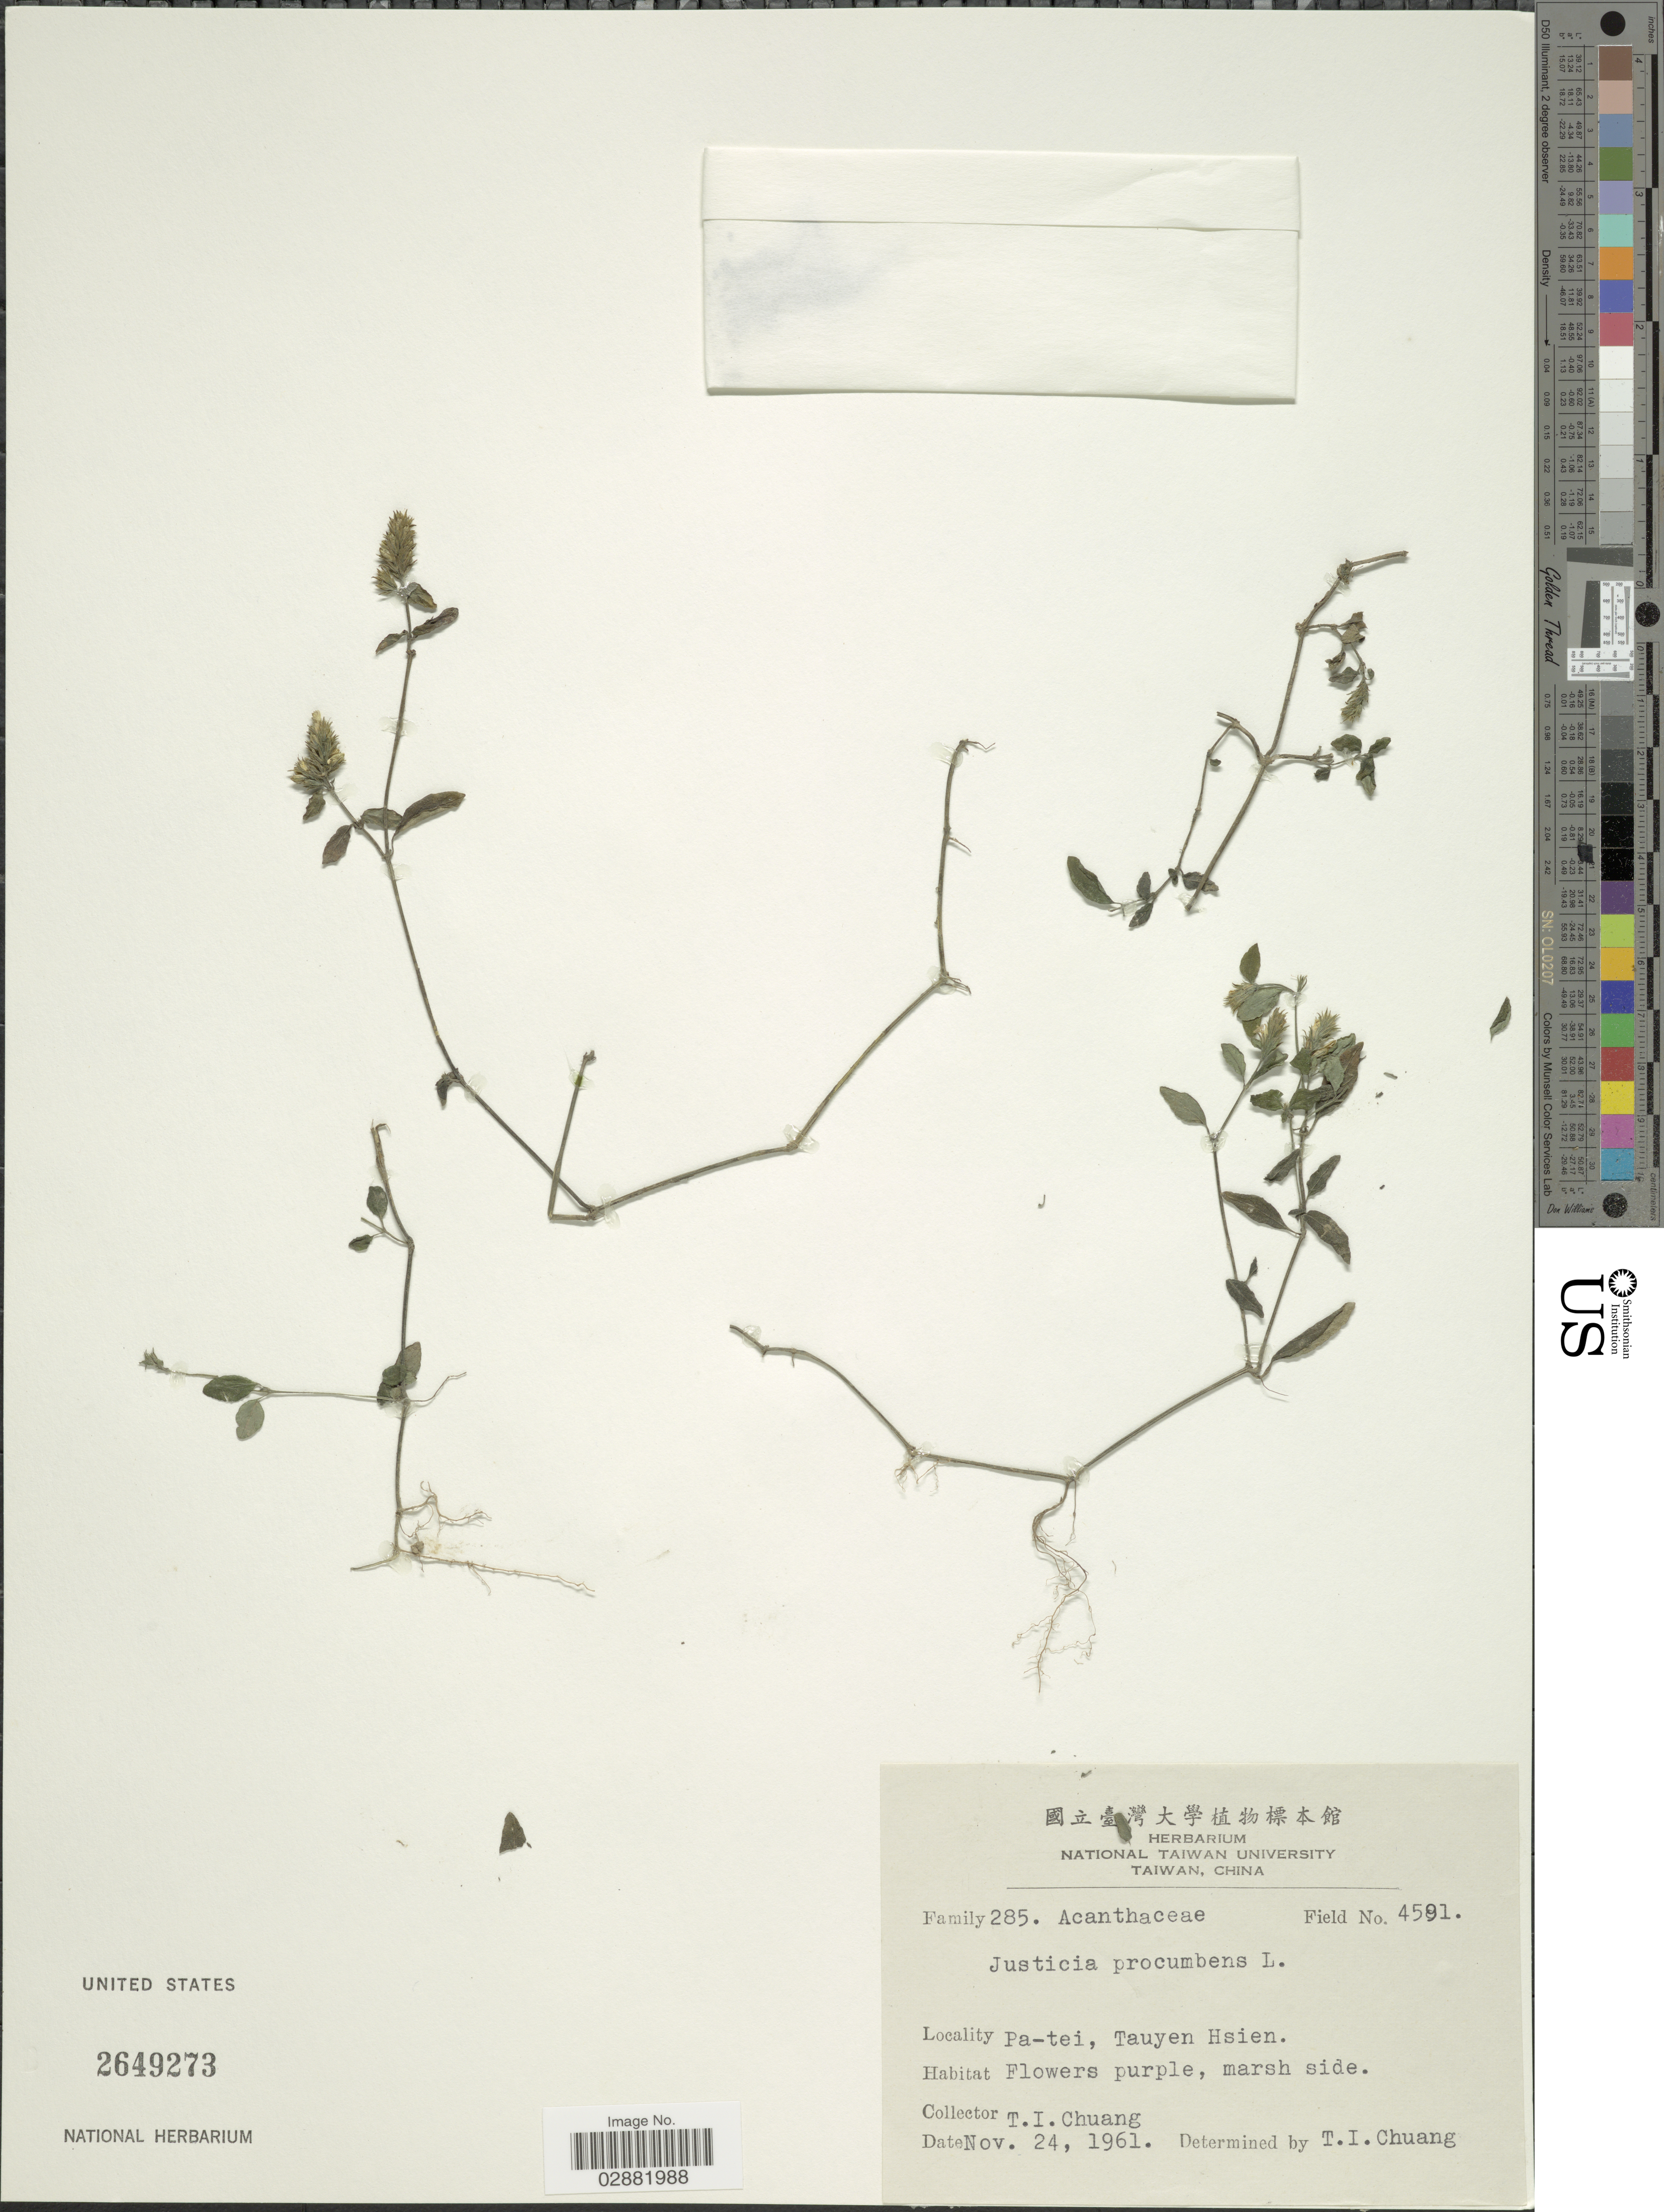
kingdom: Plantae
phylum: Tracheophyta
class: Magnoliopsida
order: Lamiales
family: Acanthaceae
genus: Justicia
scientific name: Justicia procumbens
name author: L.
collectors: T. Chuang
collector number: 4591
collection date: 1961-11-24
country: Taiwan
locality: Pai-tei, Tauyen Hsien.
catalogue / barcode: US 2649273